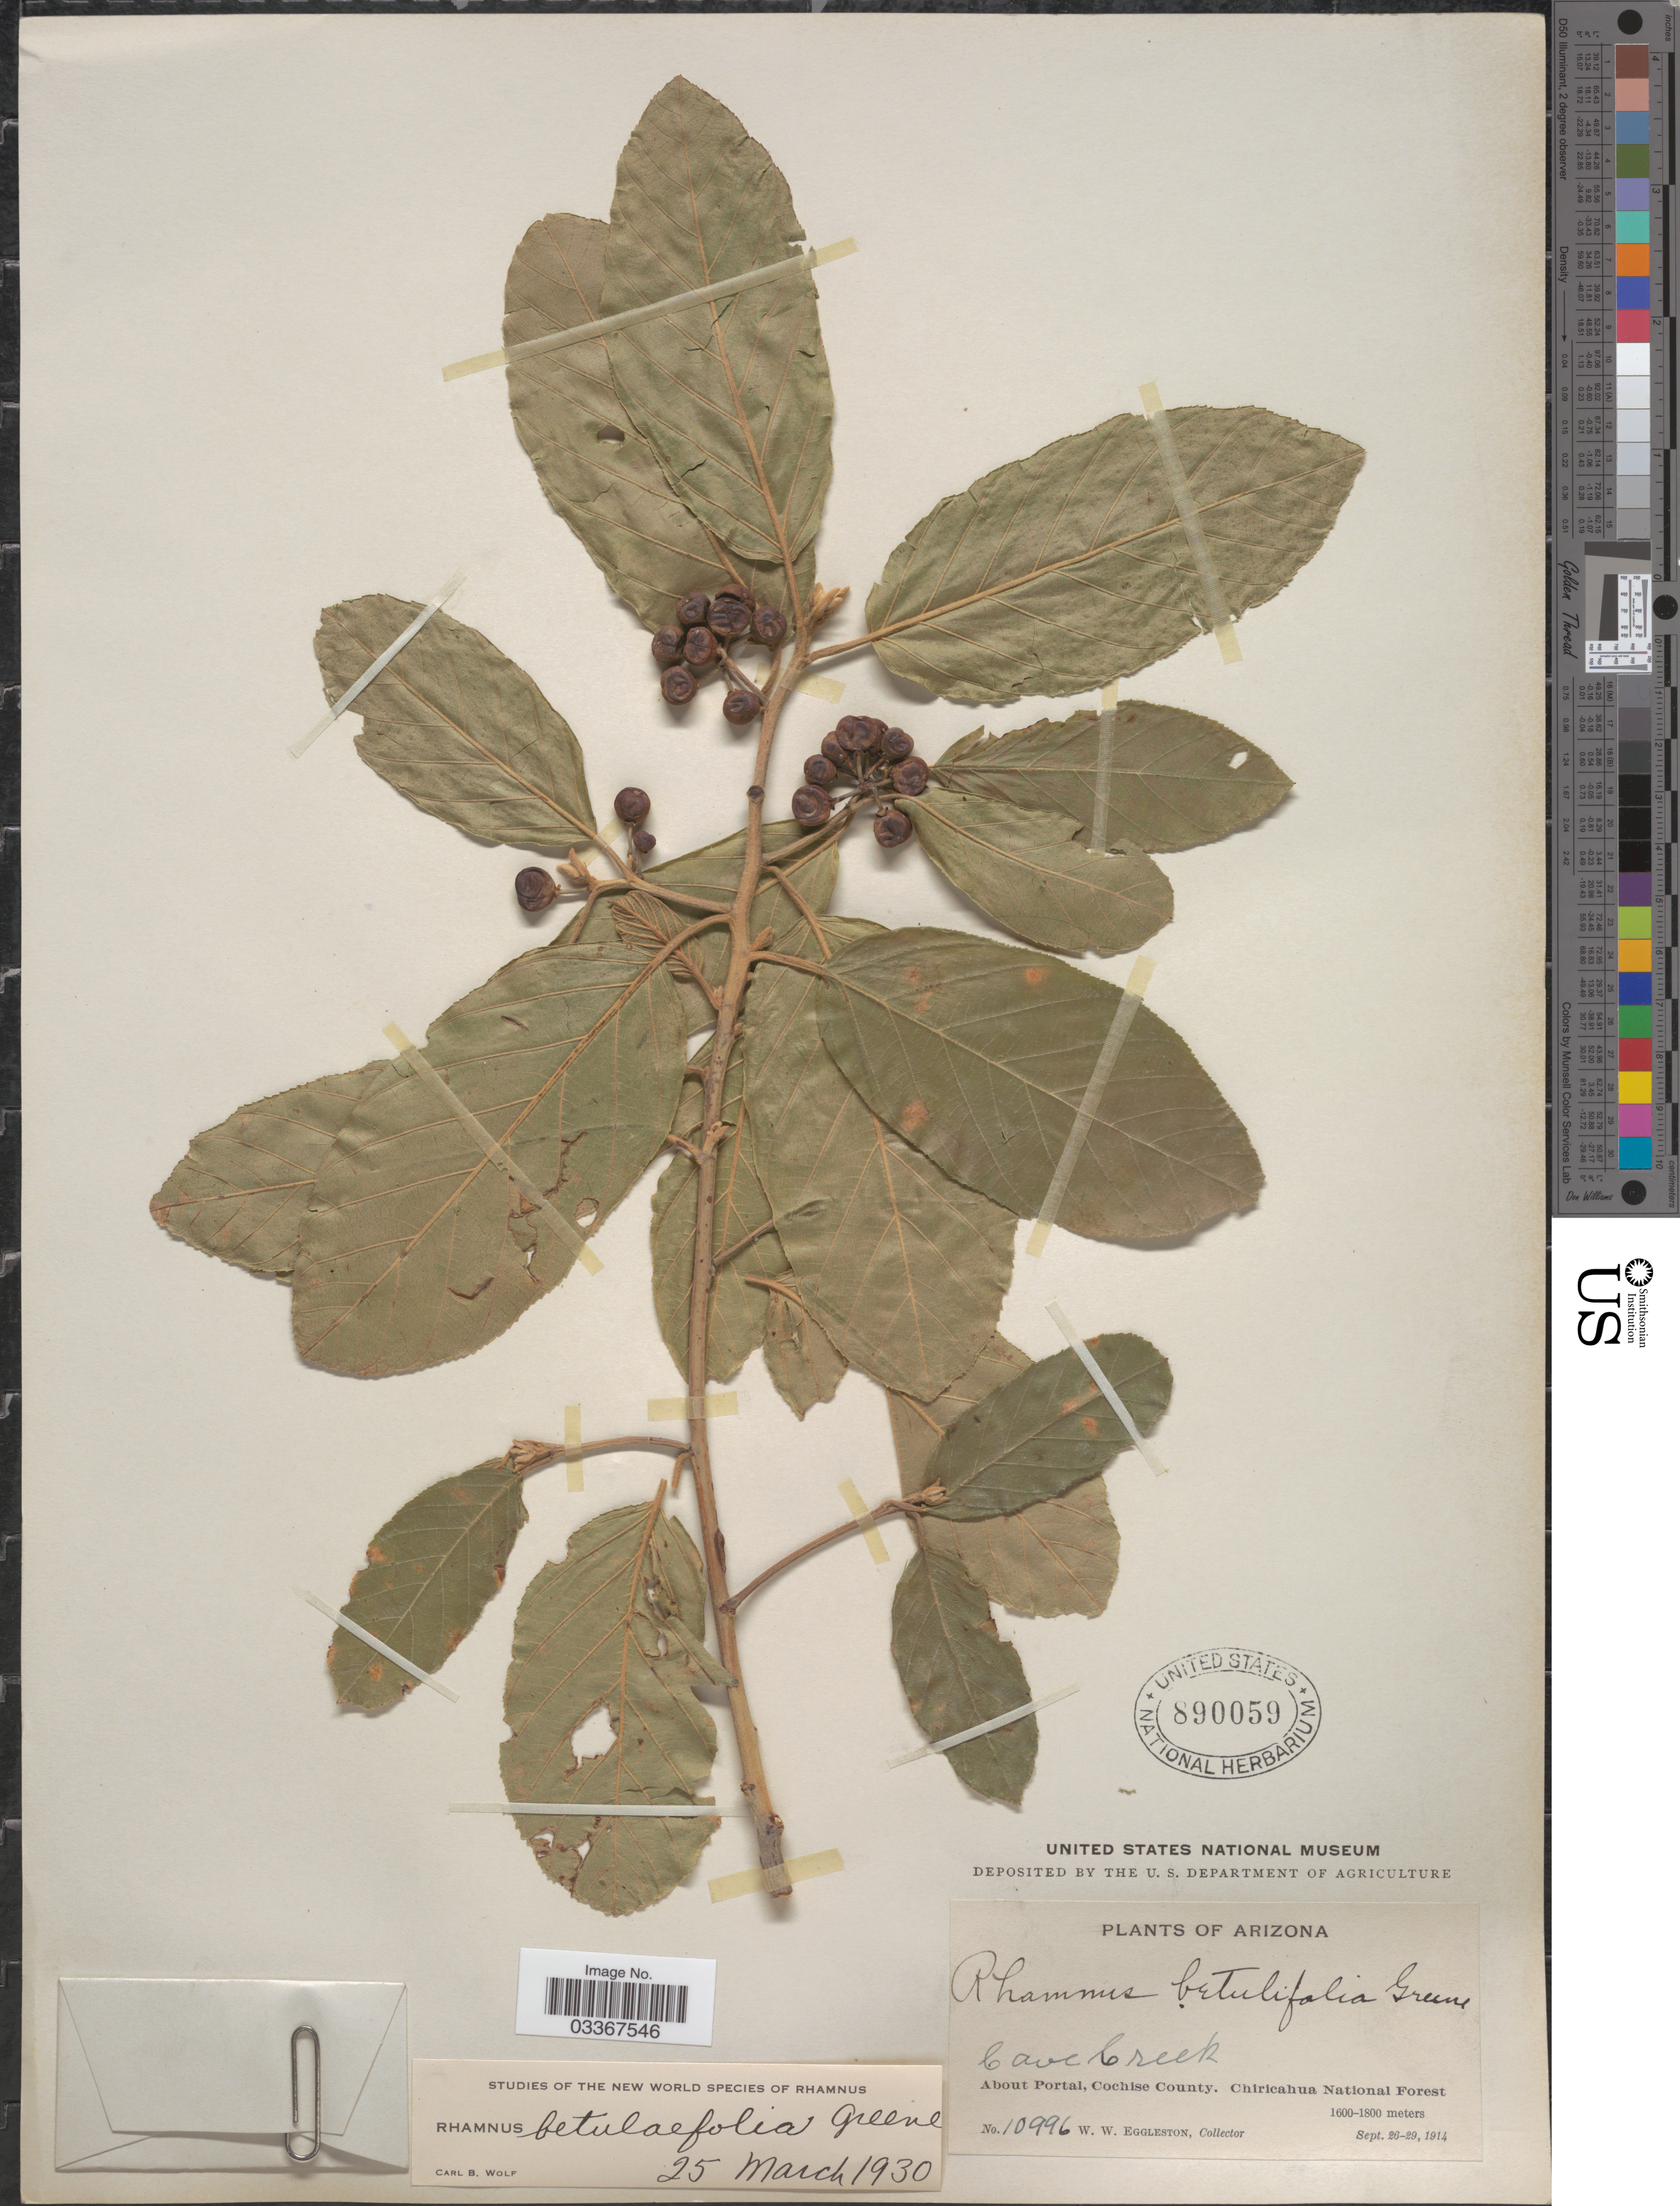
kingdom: Plantae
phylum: Tracheophyta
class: Magnoliopsida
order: Rosales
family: Rhamnaceae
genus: Frangula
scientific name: Frangula betulifolia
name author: (Greene) Grubov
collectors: W. W. Eggleston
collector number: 10996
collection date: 1914-09-26/1914-09-29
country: United States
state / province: Arizona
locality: Cave Creek, About Portal, Cochise County, Chiricahua National Forest.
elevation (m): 1600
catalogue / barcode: US 890059